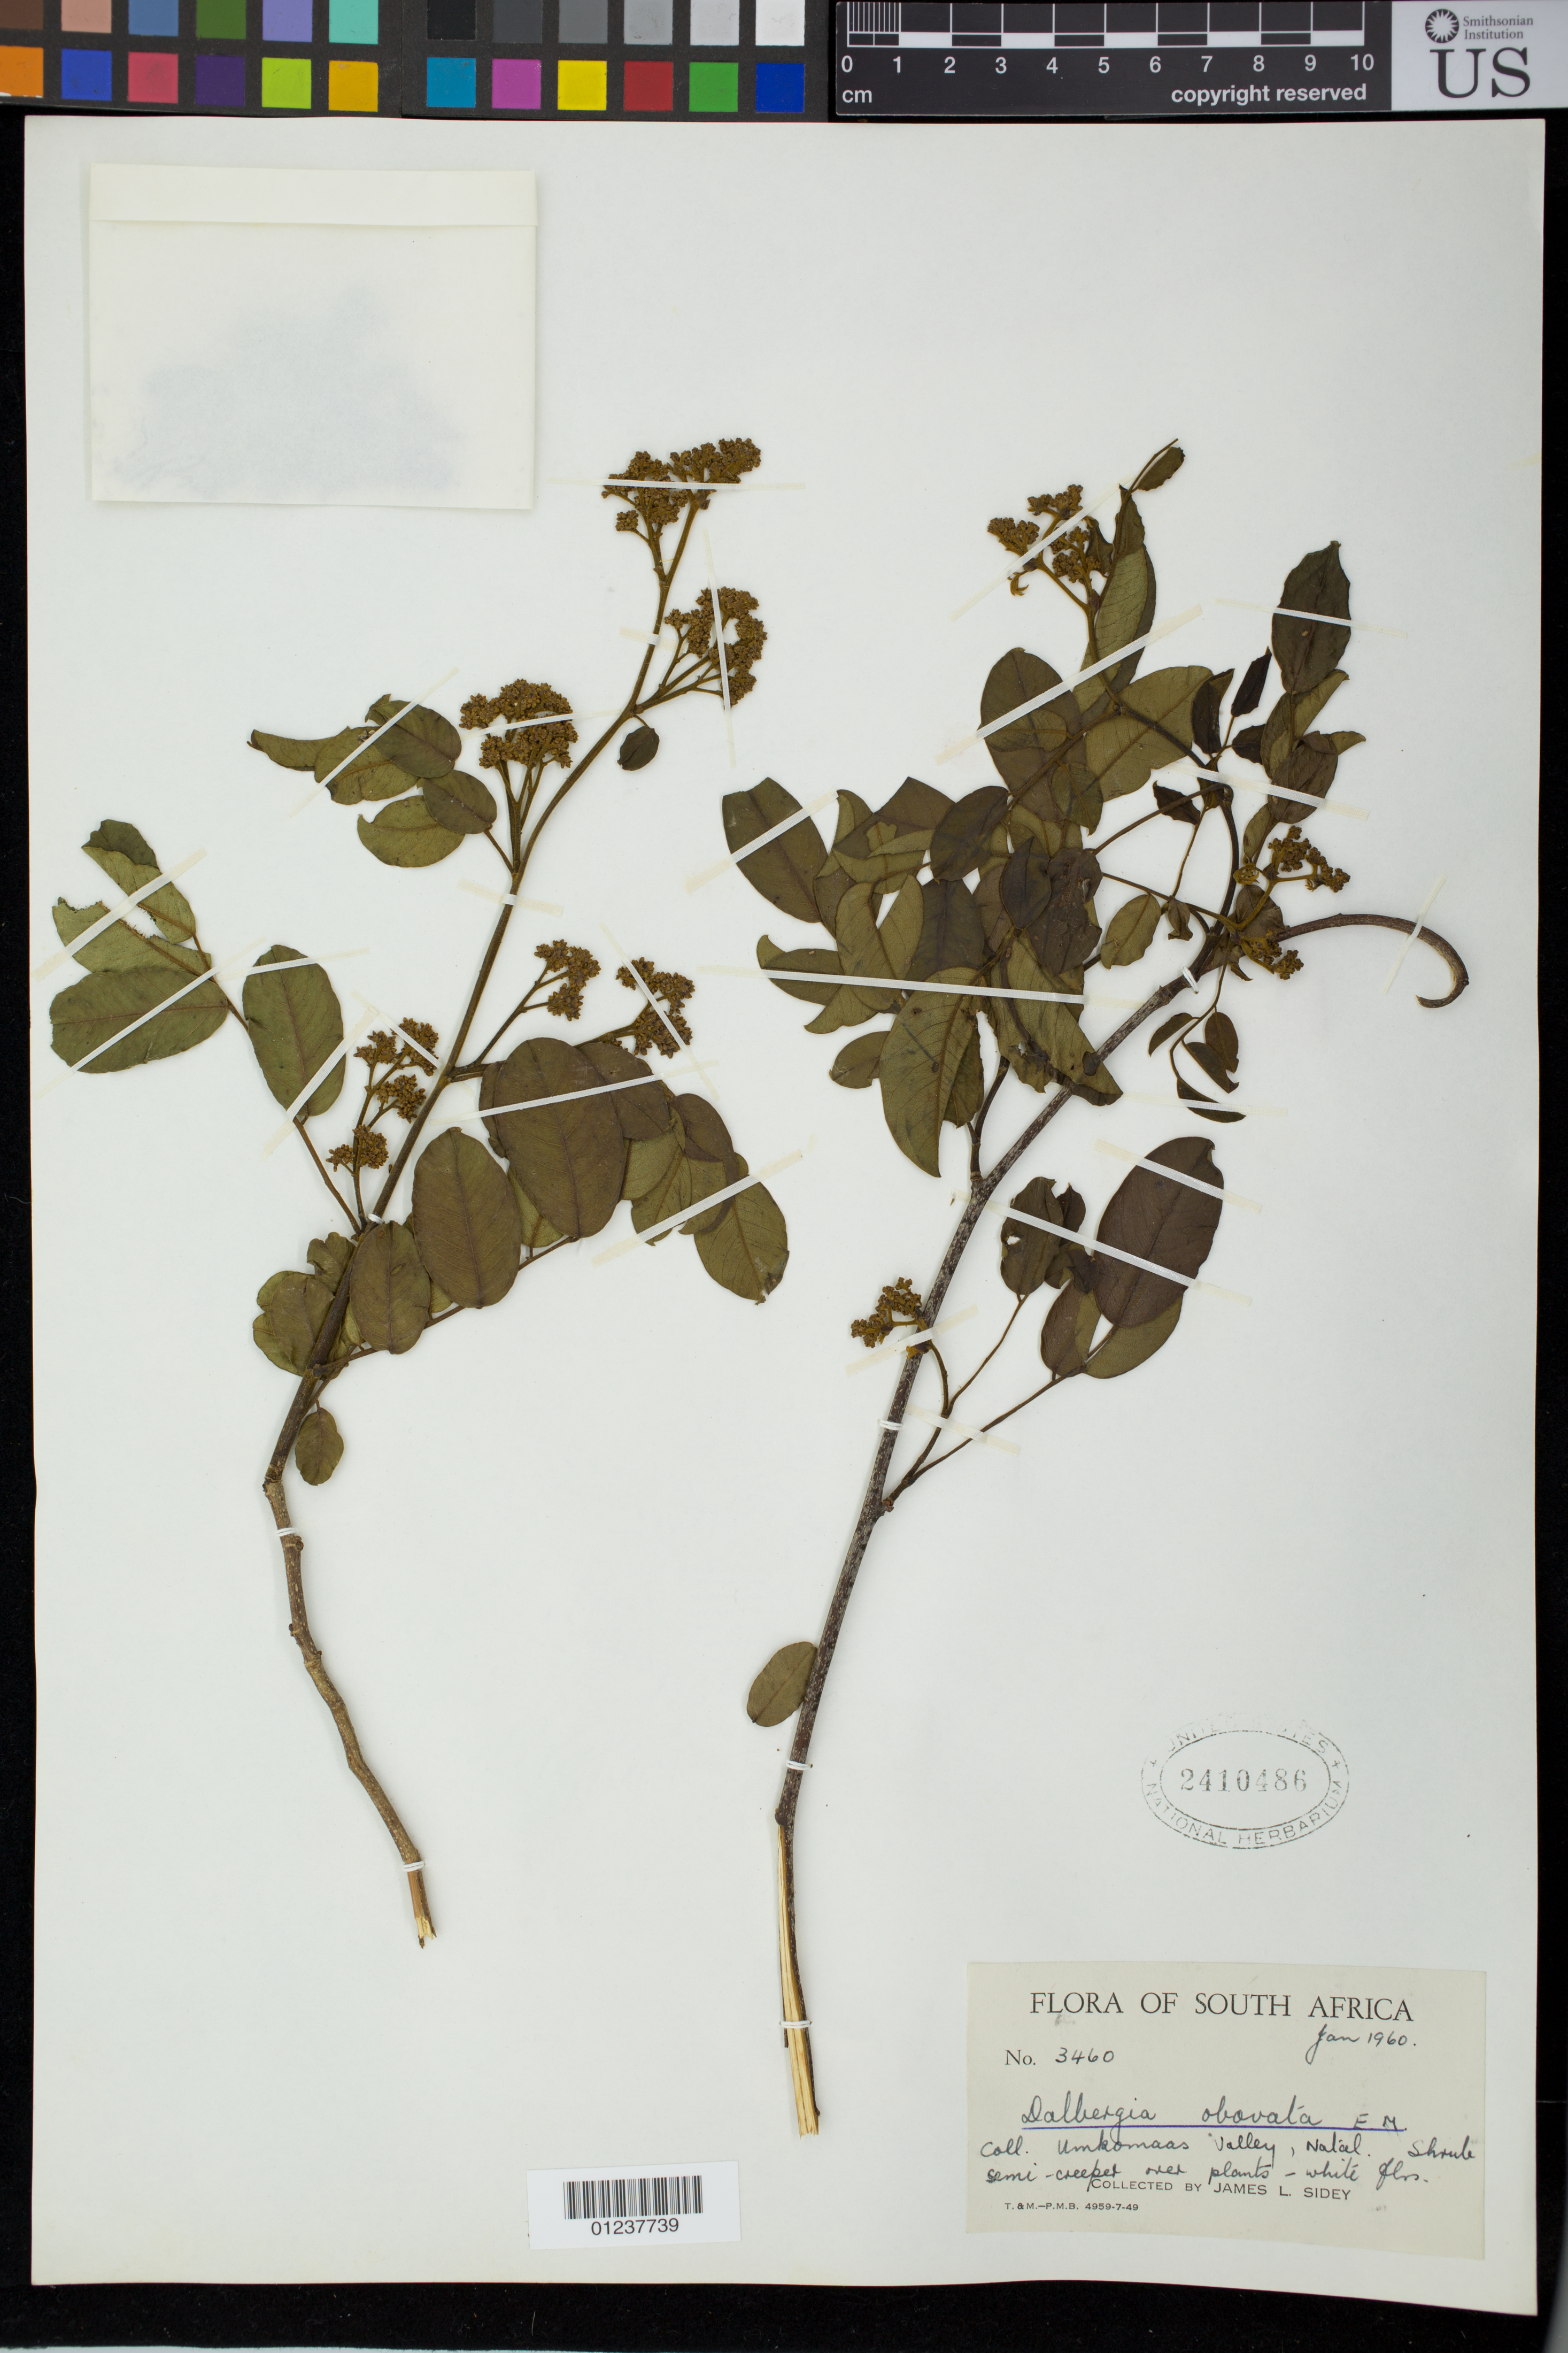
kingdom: Plantae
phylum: Tracheophyta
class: Magnoliopsida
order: Fabales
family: Fabaceae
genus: Dalbergia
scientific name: Dalbergia obovata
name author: E. Mey.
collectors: J. L. Sidey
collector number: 3460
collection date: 1960-01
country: South Africa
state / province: KwaZulu-Natal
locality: Umkomaas Valley, Natal.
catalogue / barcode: US 2410486